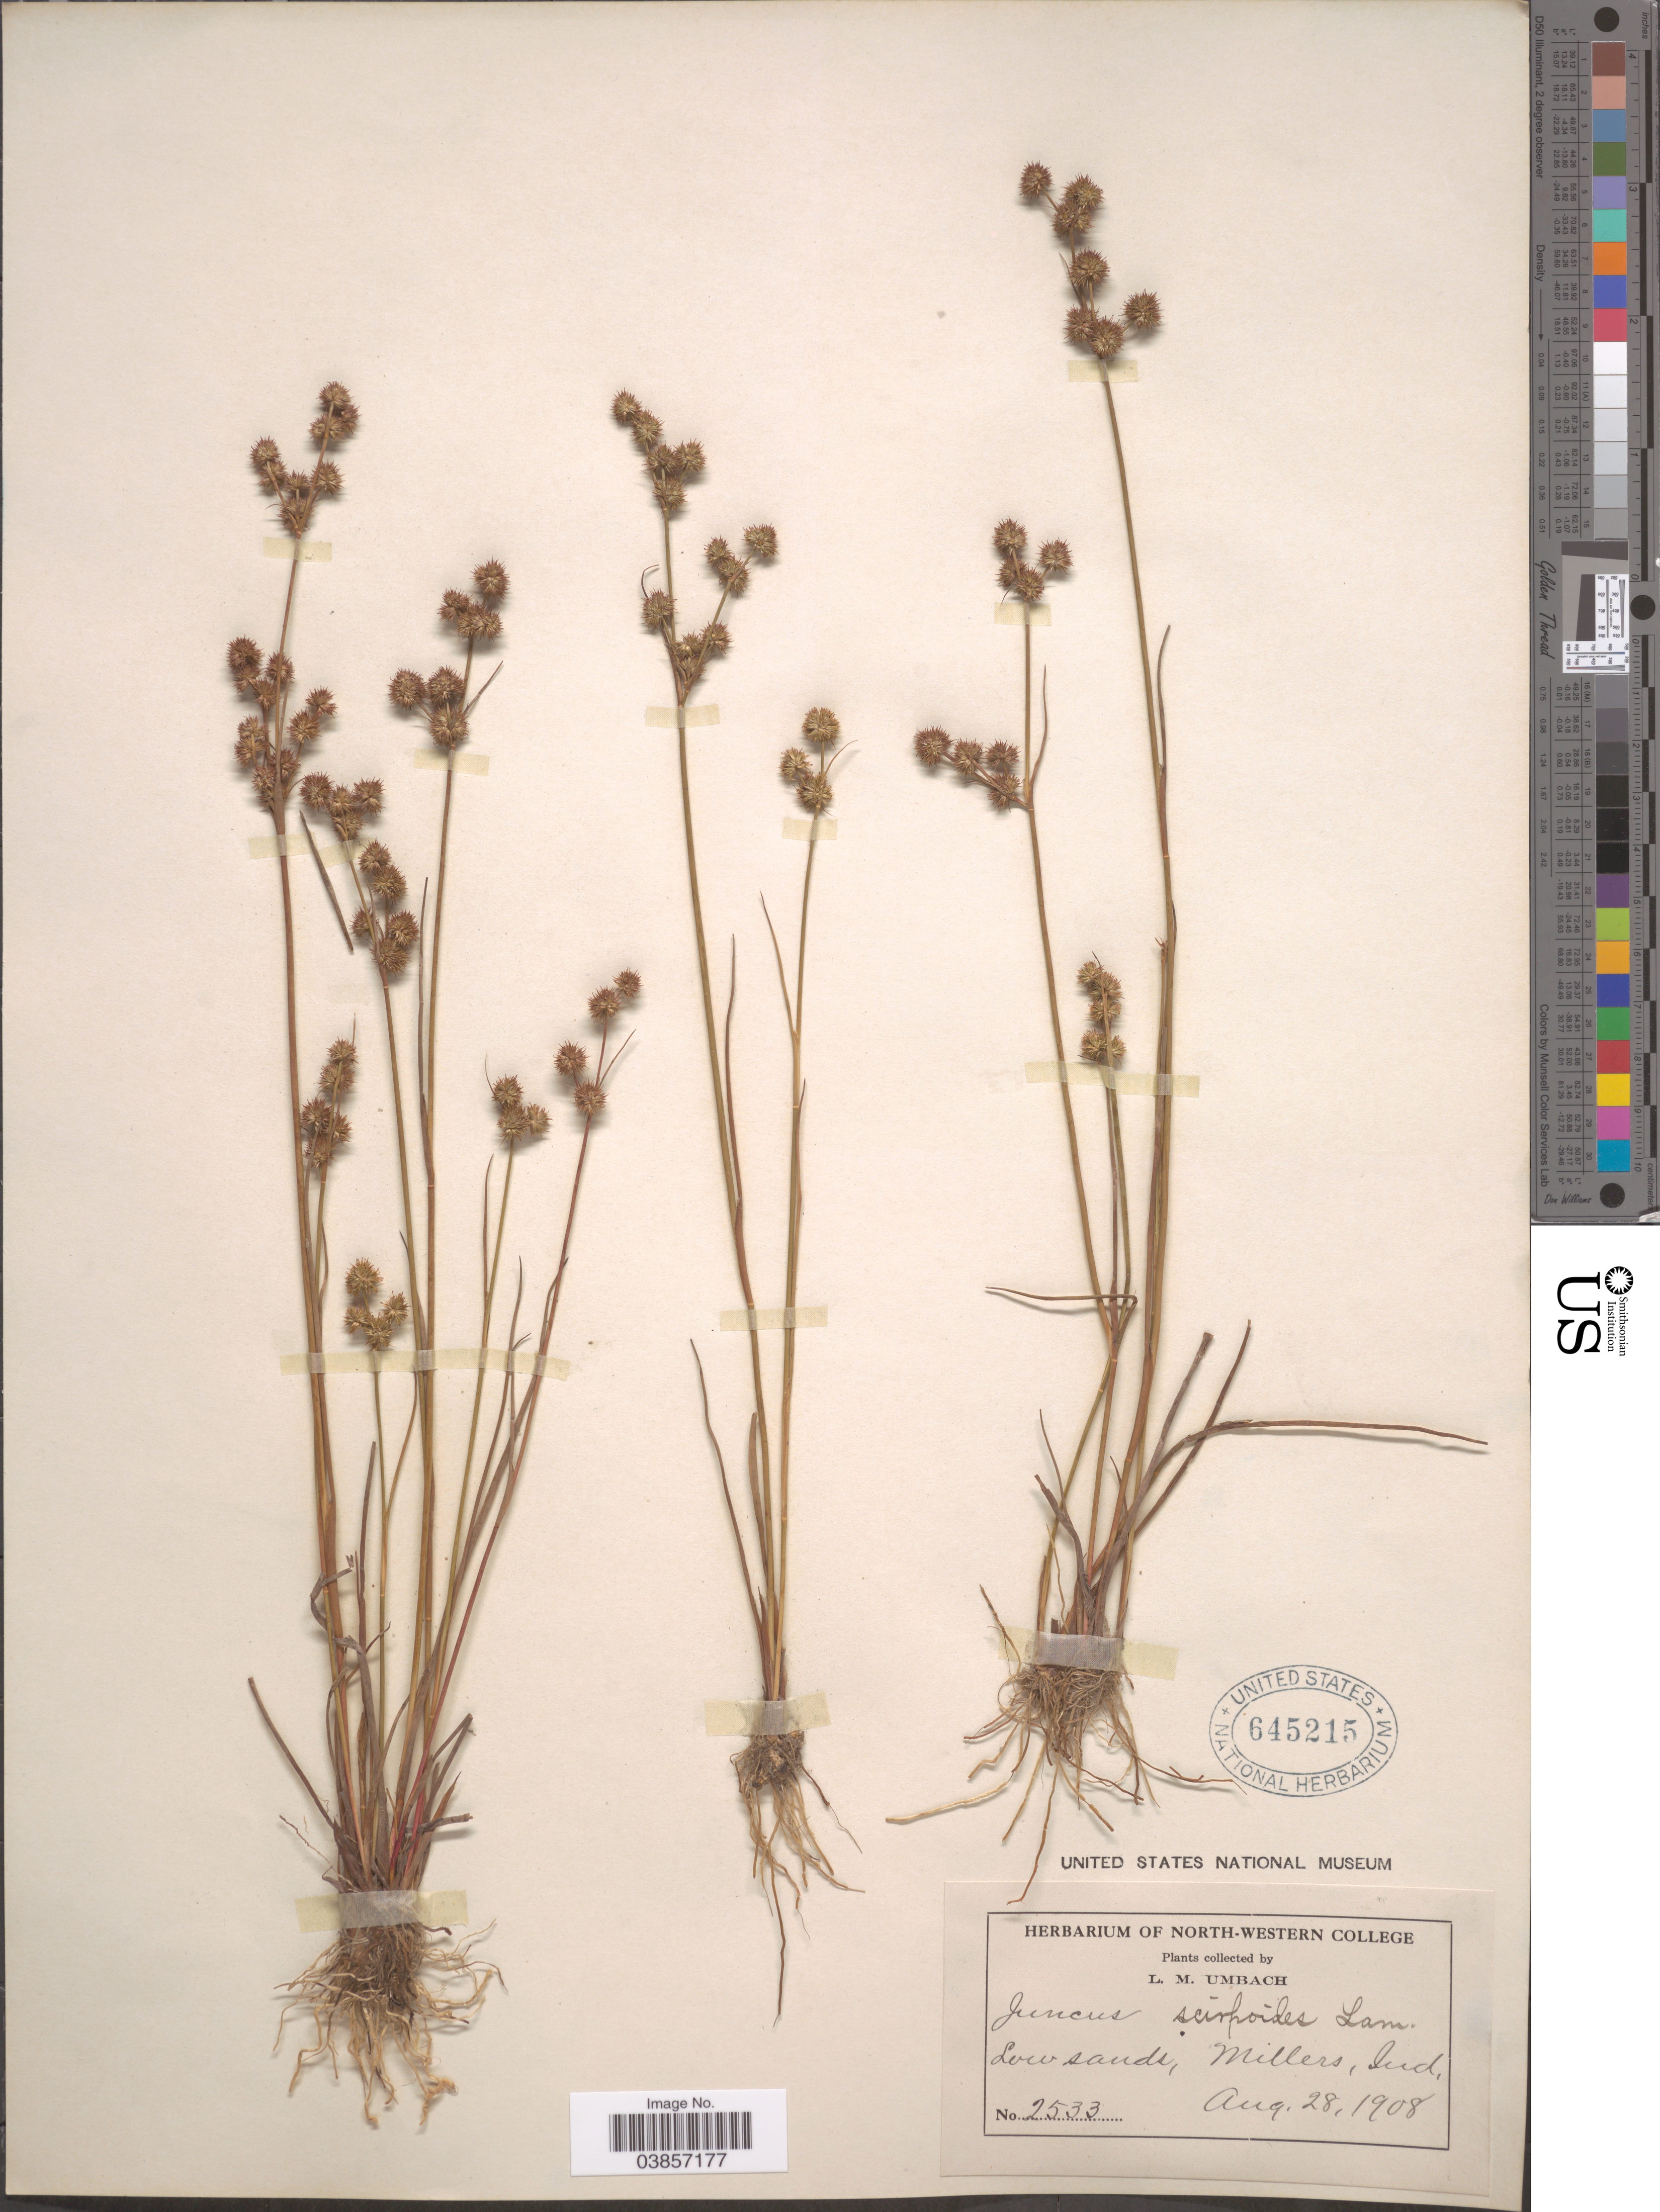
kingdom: Plantae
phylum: Tracheophyta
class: Liliopsida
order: Poales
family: Juncaceae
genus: Juncus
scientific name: Juncus scirpoides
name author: Lam.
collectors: L. M. Umbach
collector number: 2533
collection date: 1908-08-28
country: United States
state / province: Indiana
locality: Millers.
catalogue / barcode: US 645215